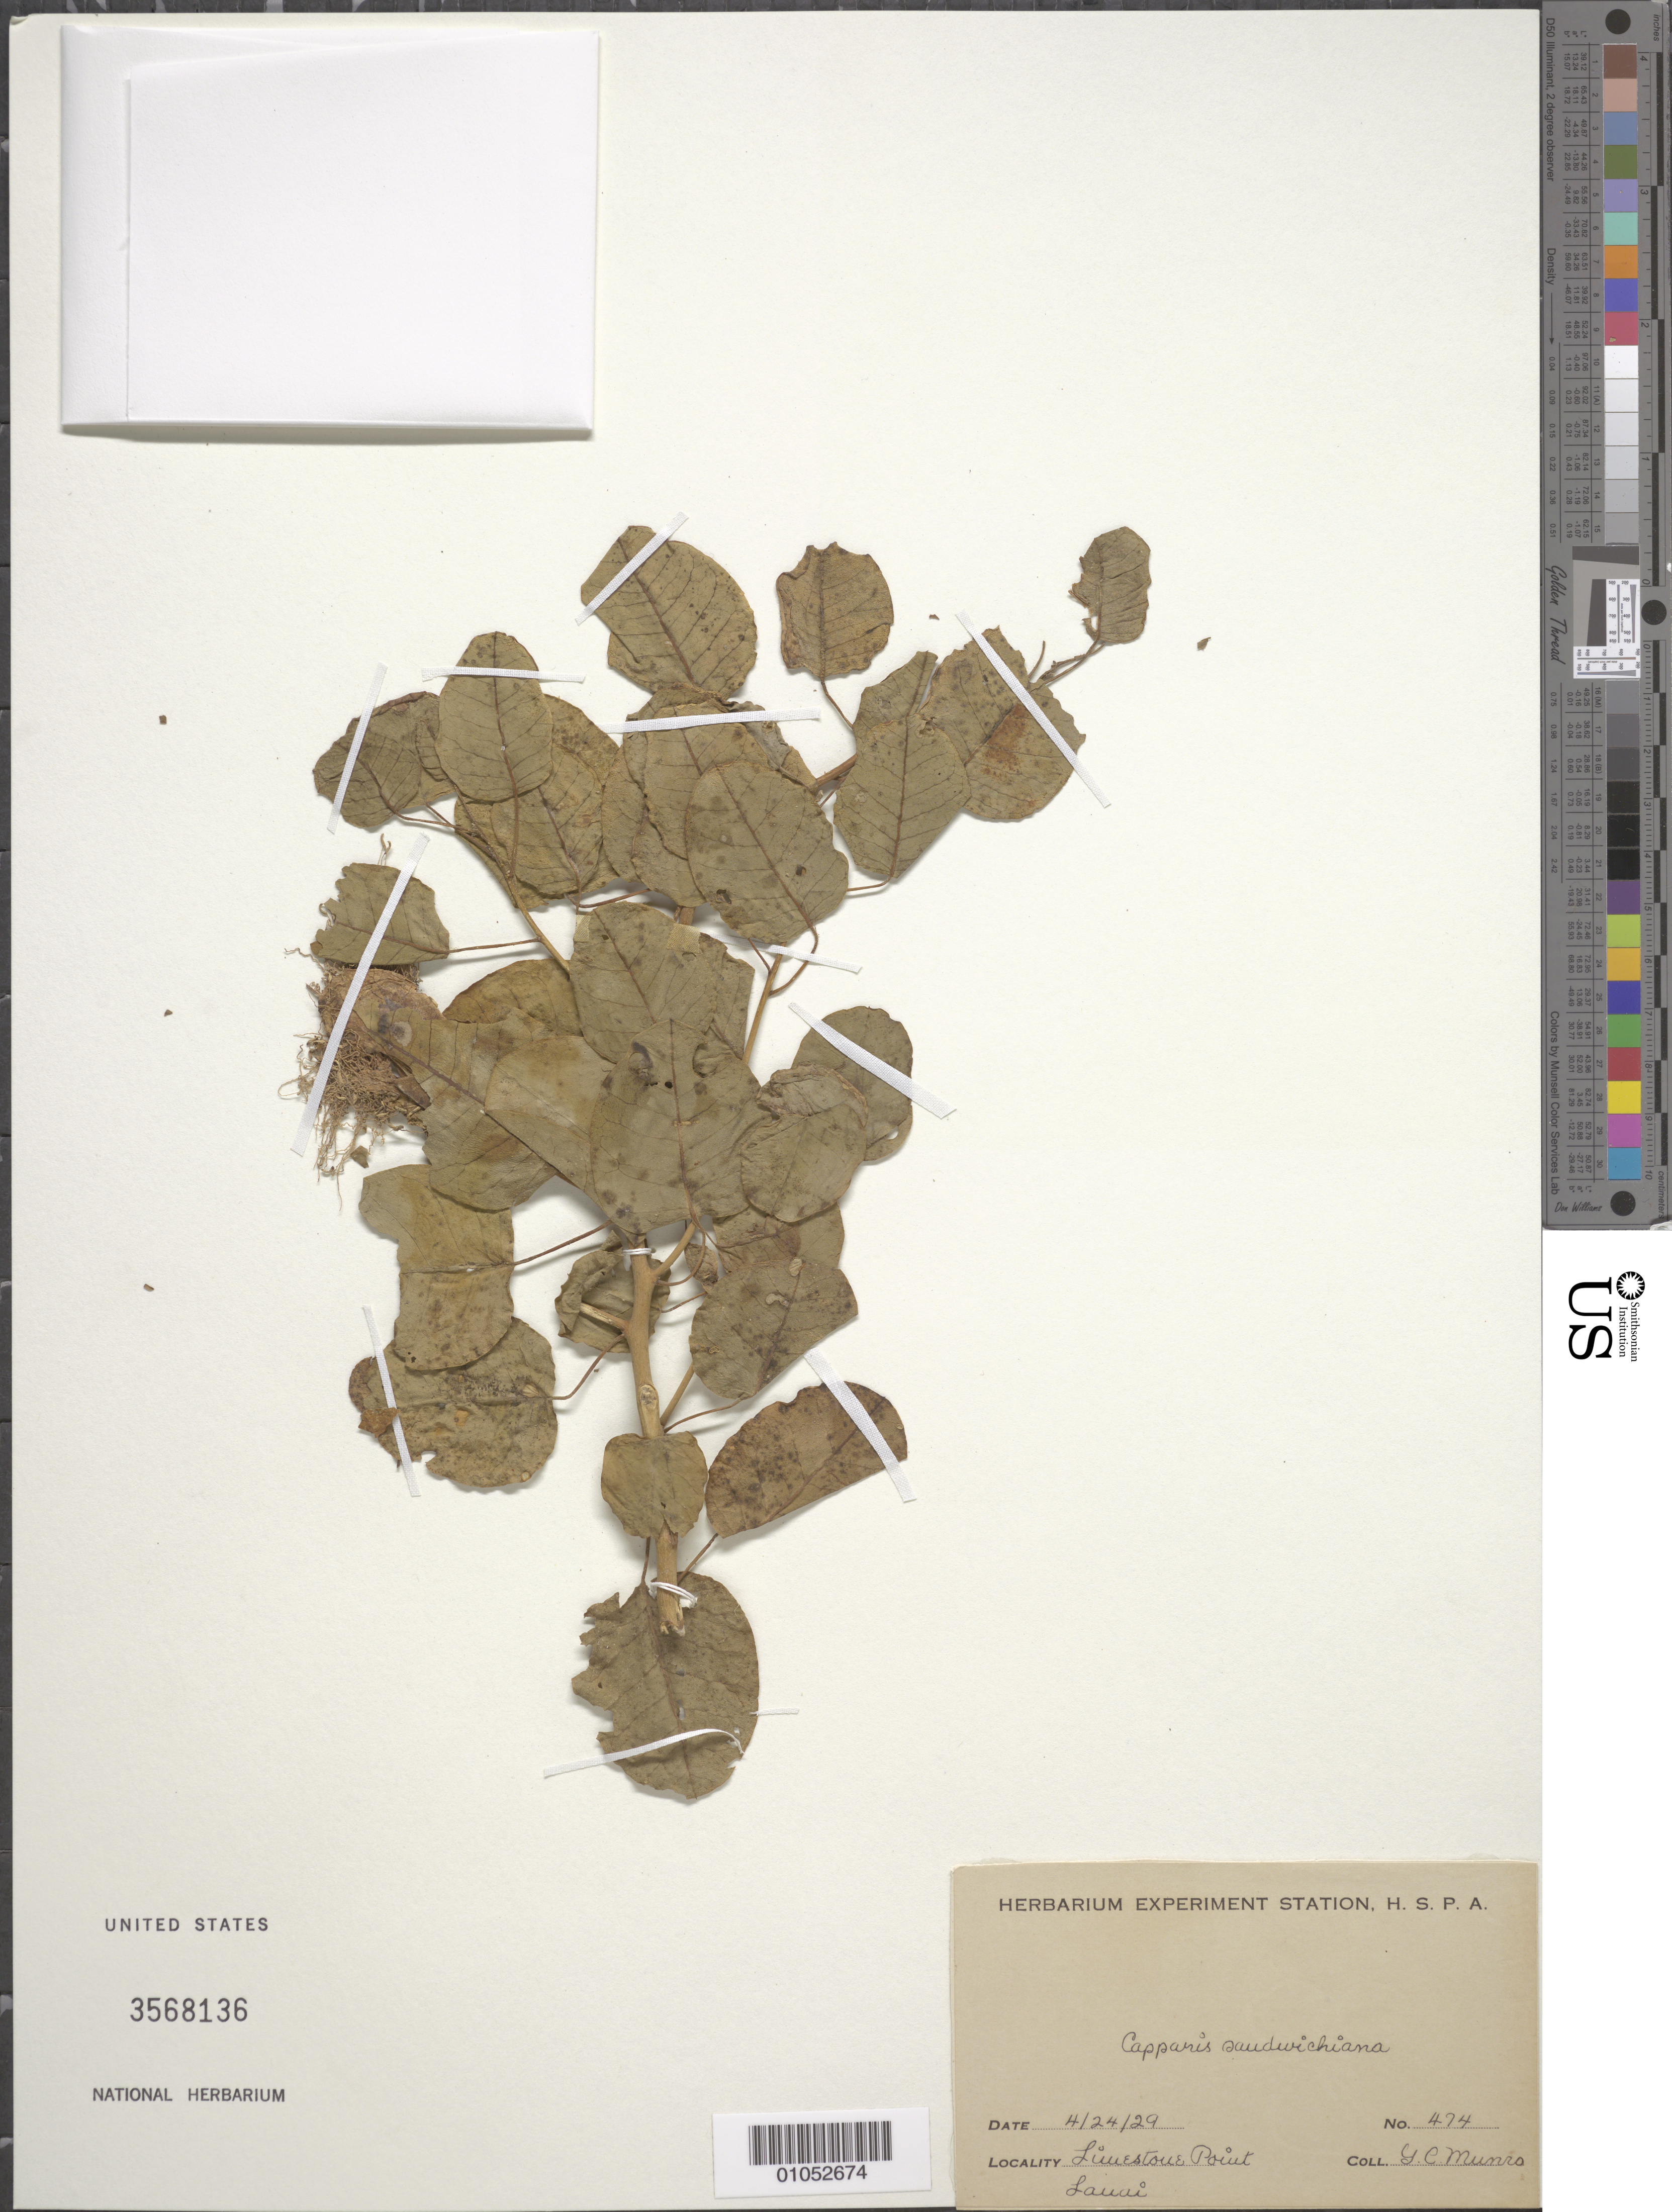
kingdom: Plantae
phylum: Tracheophyta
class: Magnoliopsida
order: Brassicales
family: Capparaceae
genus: Capparis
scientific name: Capparis sandwichiana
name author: DC.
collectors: G. C. Munro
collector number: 474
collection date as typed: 24 Apr 1929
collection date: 1929-04-24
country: United States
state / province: Hawaii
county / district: Maui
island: Lana'i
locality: Limestone Point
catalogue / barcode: US 3568136